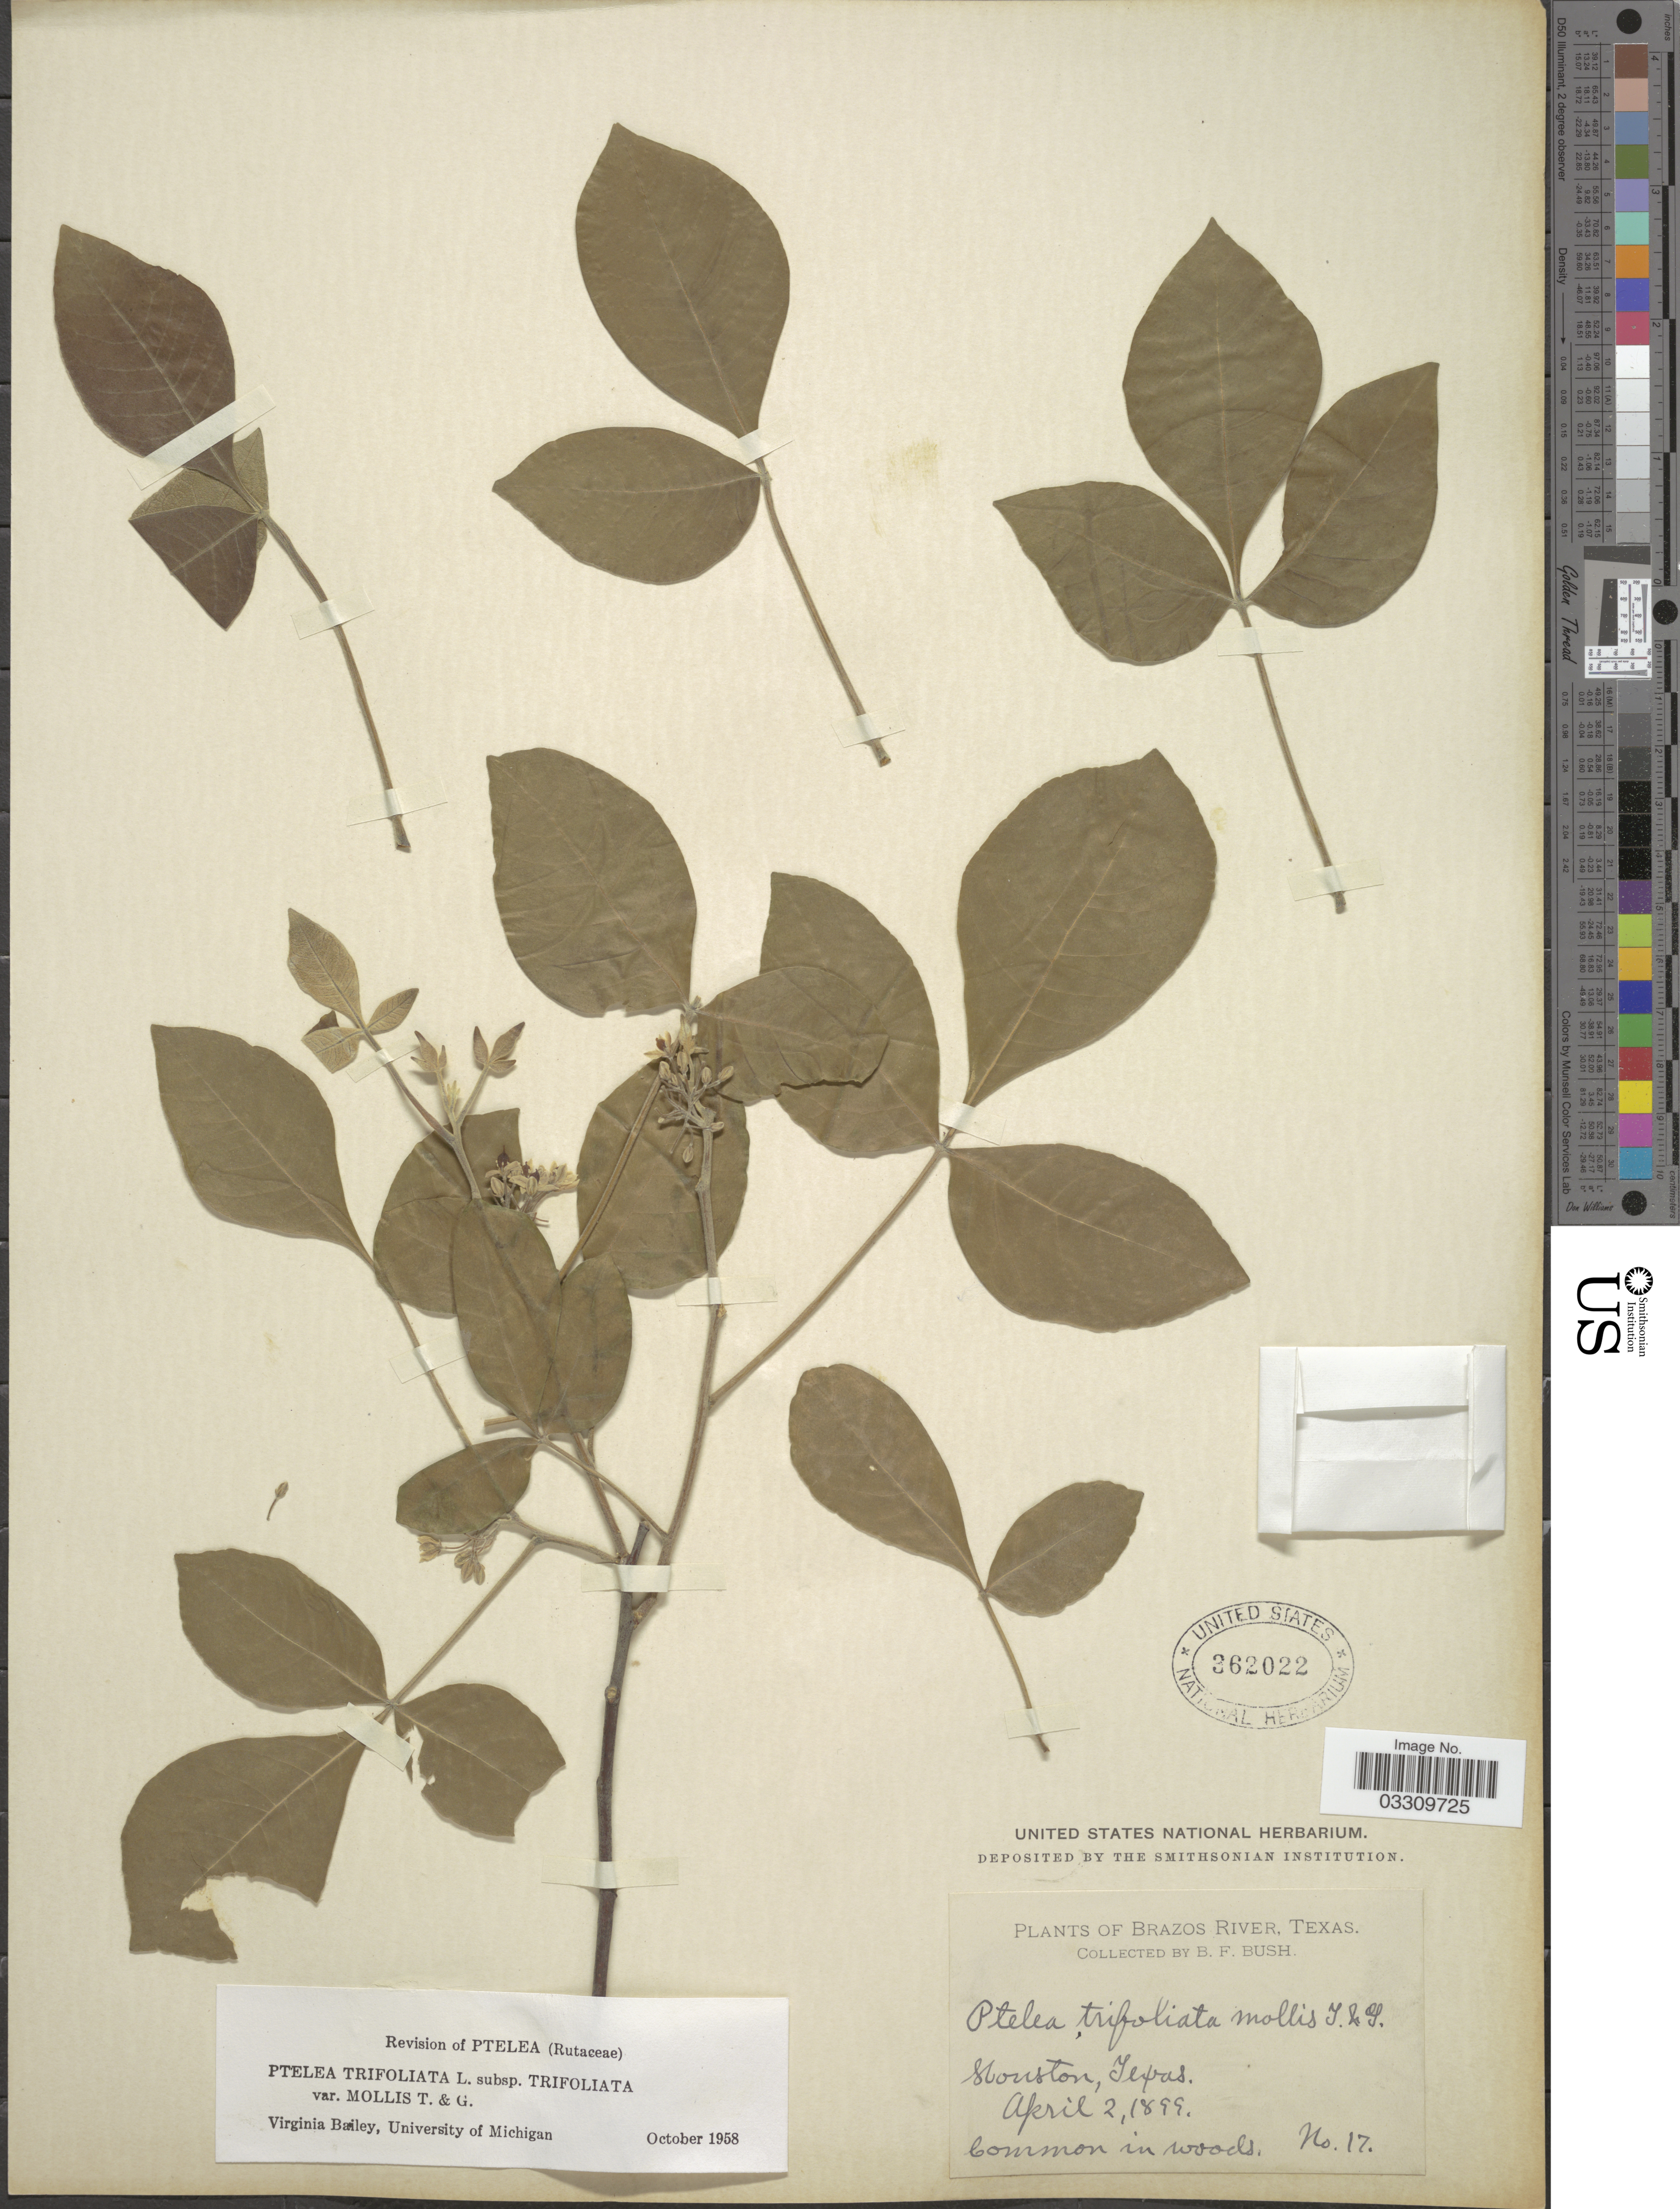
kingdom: Plantae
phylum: Tracheophyta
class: Magnoliopsida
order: Sapindales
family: Rutaceae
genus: Ptelea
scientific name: Ptelea trifoliata var. mollis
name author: Torr. & A. Gray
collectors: B. F. Bush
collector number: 17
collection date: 1899-04-02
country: United States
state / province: Texas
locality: Brazos River, Houston.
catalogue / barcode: US 362022